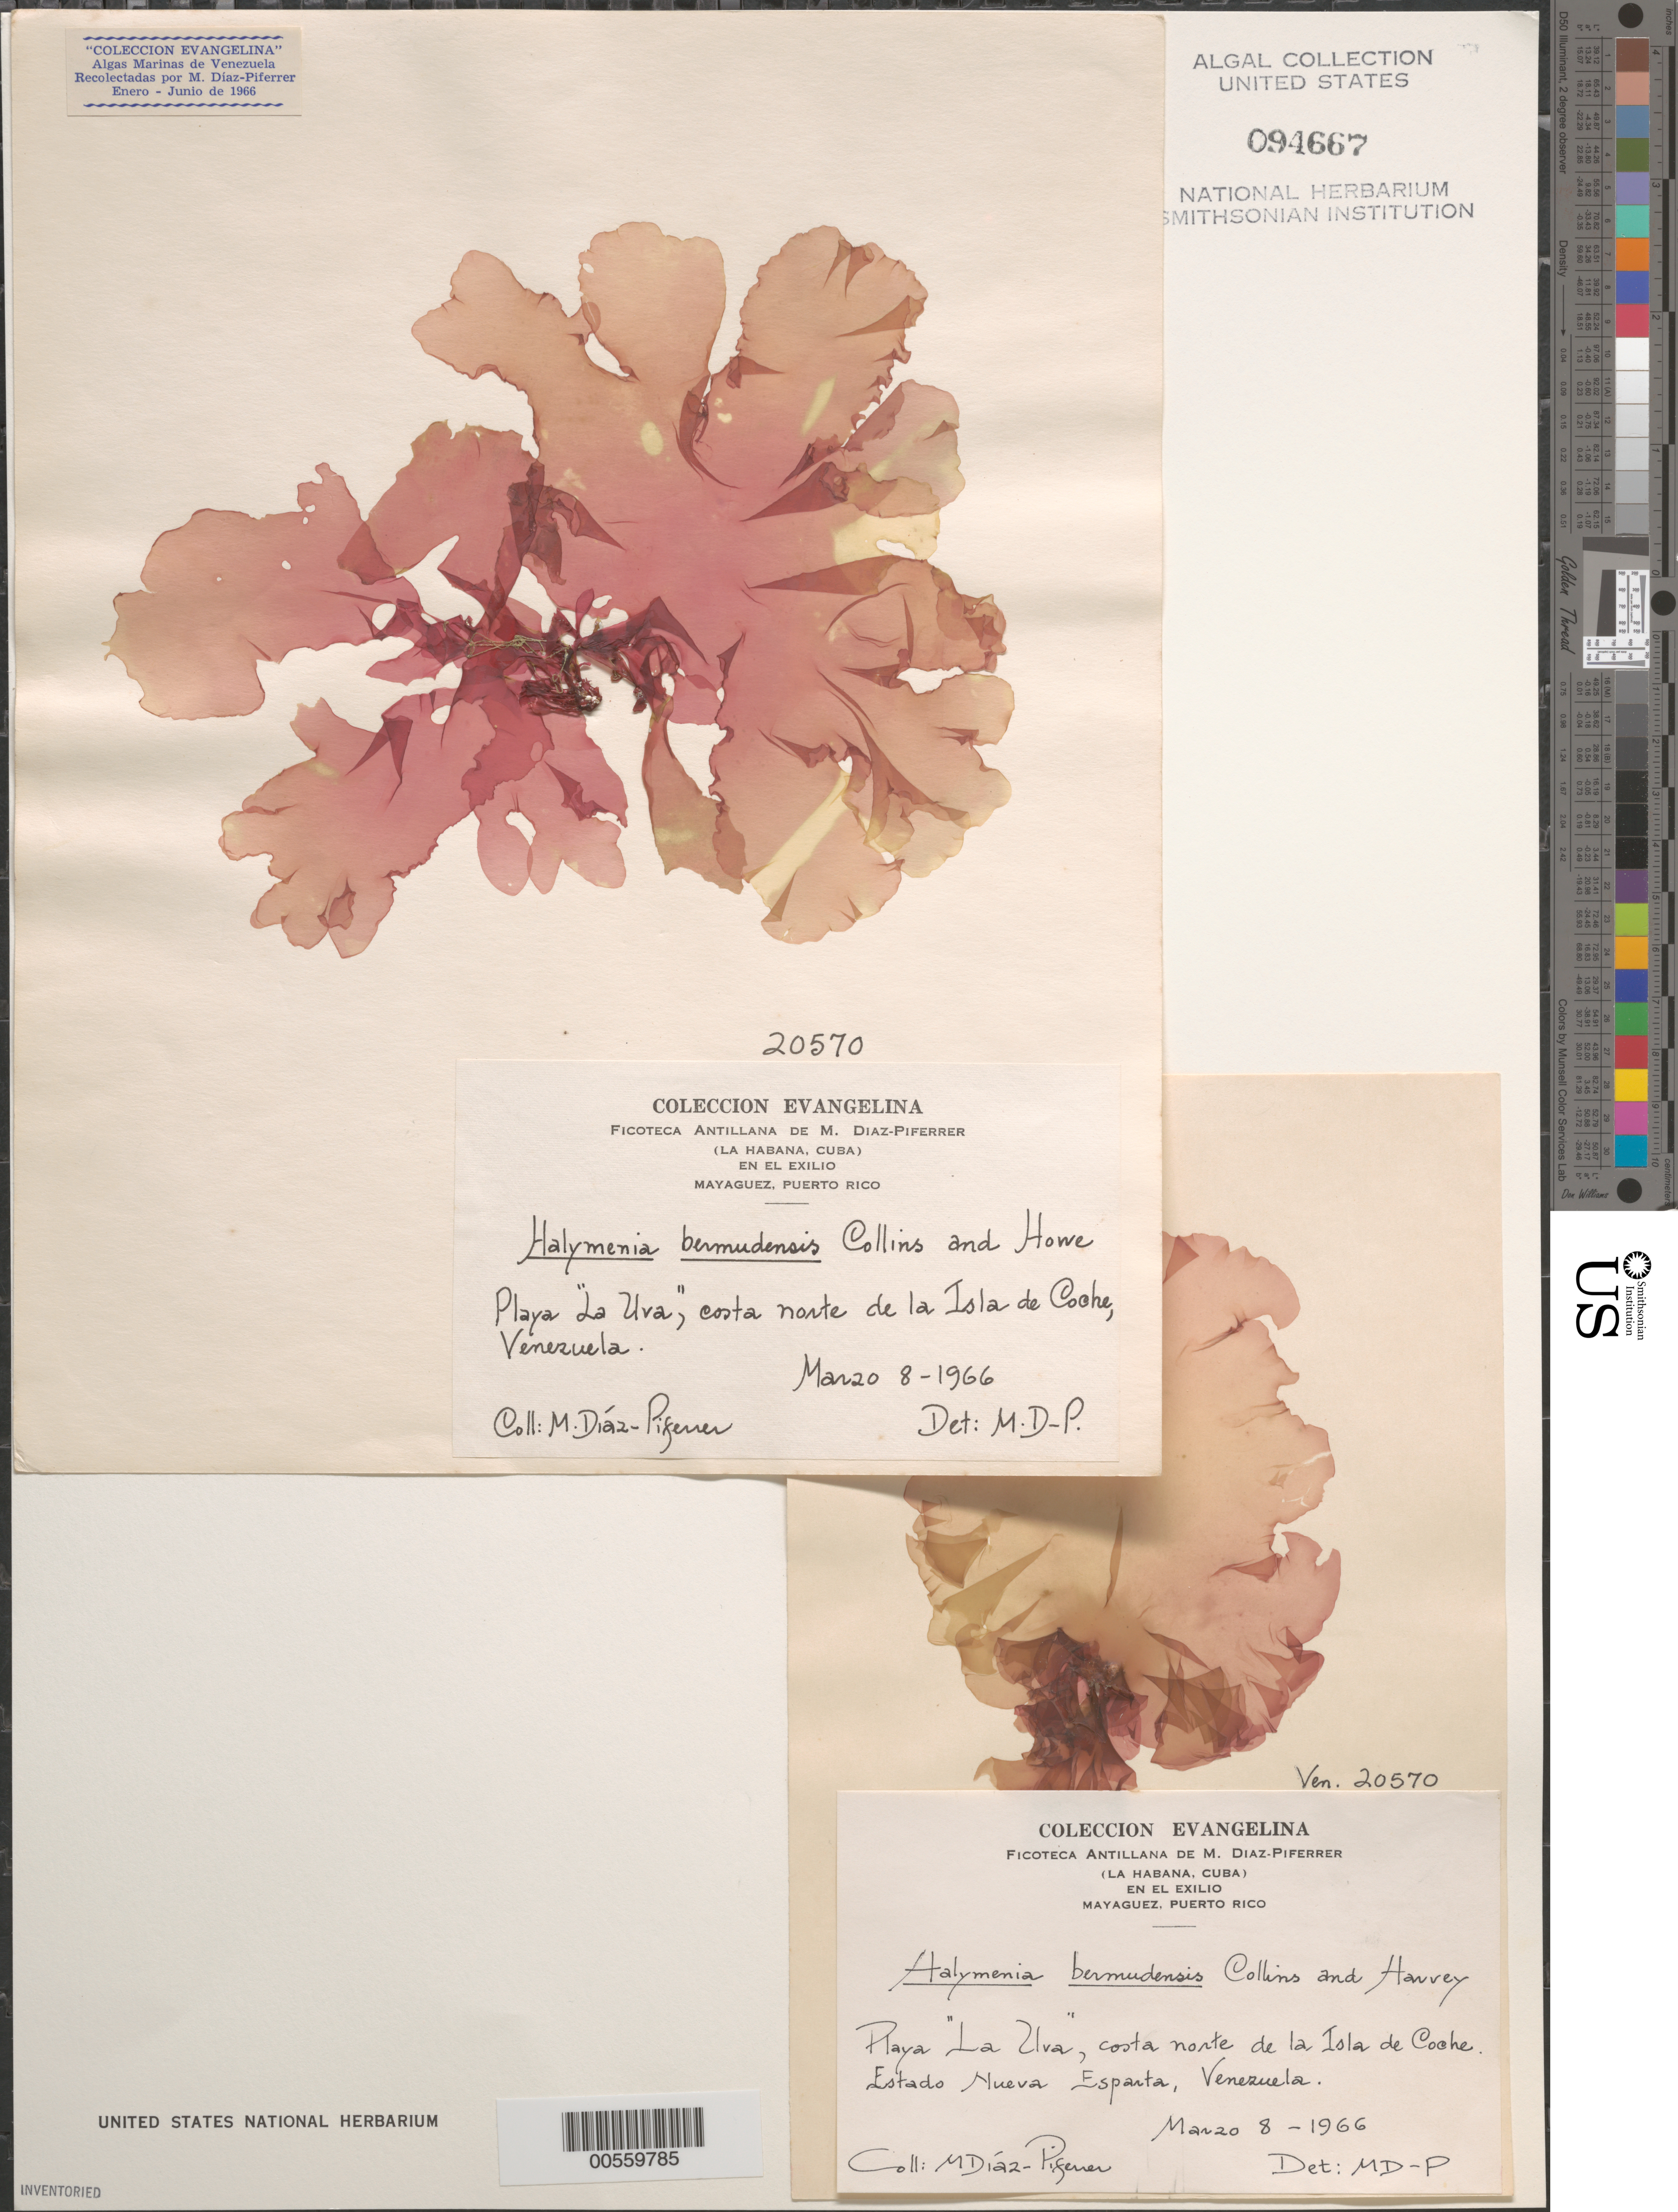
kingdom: Plantae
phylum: Rhodophyta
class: Florideophyceae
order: Sebdeniales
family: Sebdeniaceae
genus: Sebdenia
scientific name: Sebdenia flabellata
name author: (J. Agardh) P.G. Parkinson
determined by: Algae name updating Project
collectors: M. Diaz-Piferrer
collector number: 20570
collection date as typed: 08 Mar 1966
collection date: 1966-03-08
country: Venezuela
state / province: Nueva Esparta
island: Coche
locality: Playa La Uva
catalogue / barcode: US 94667